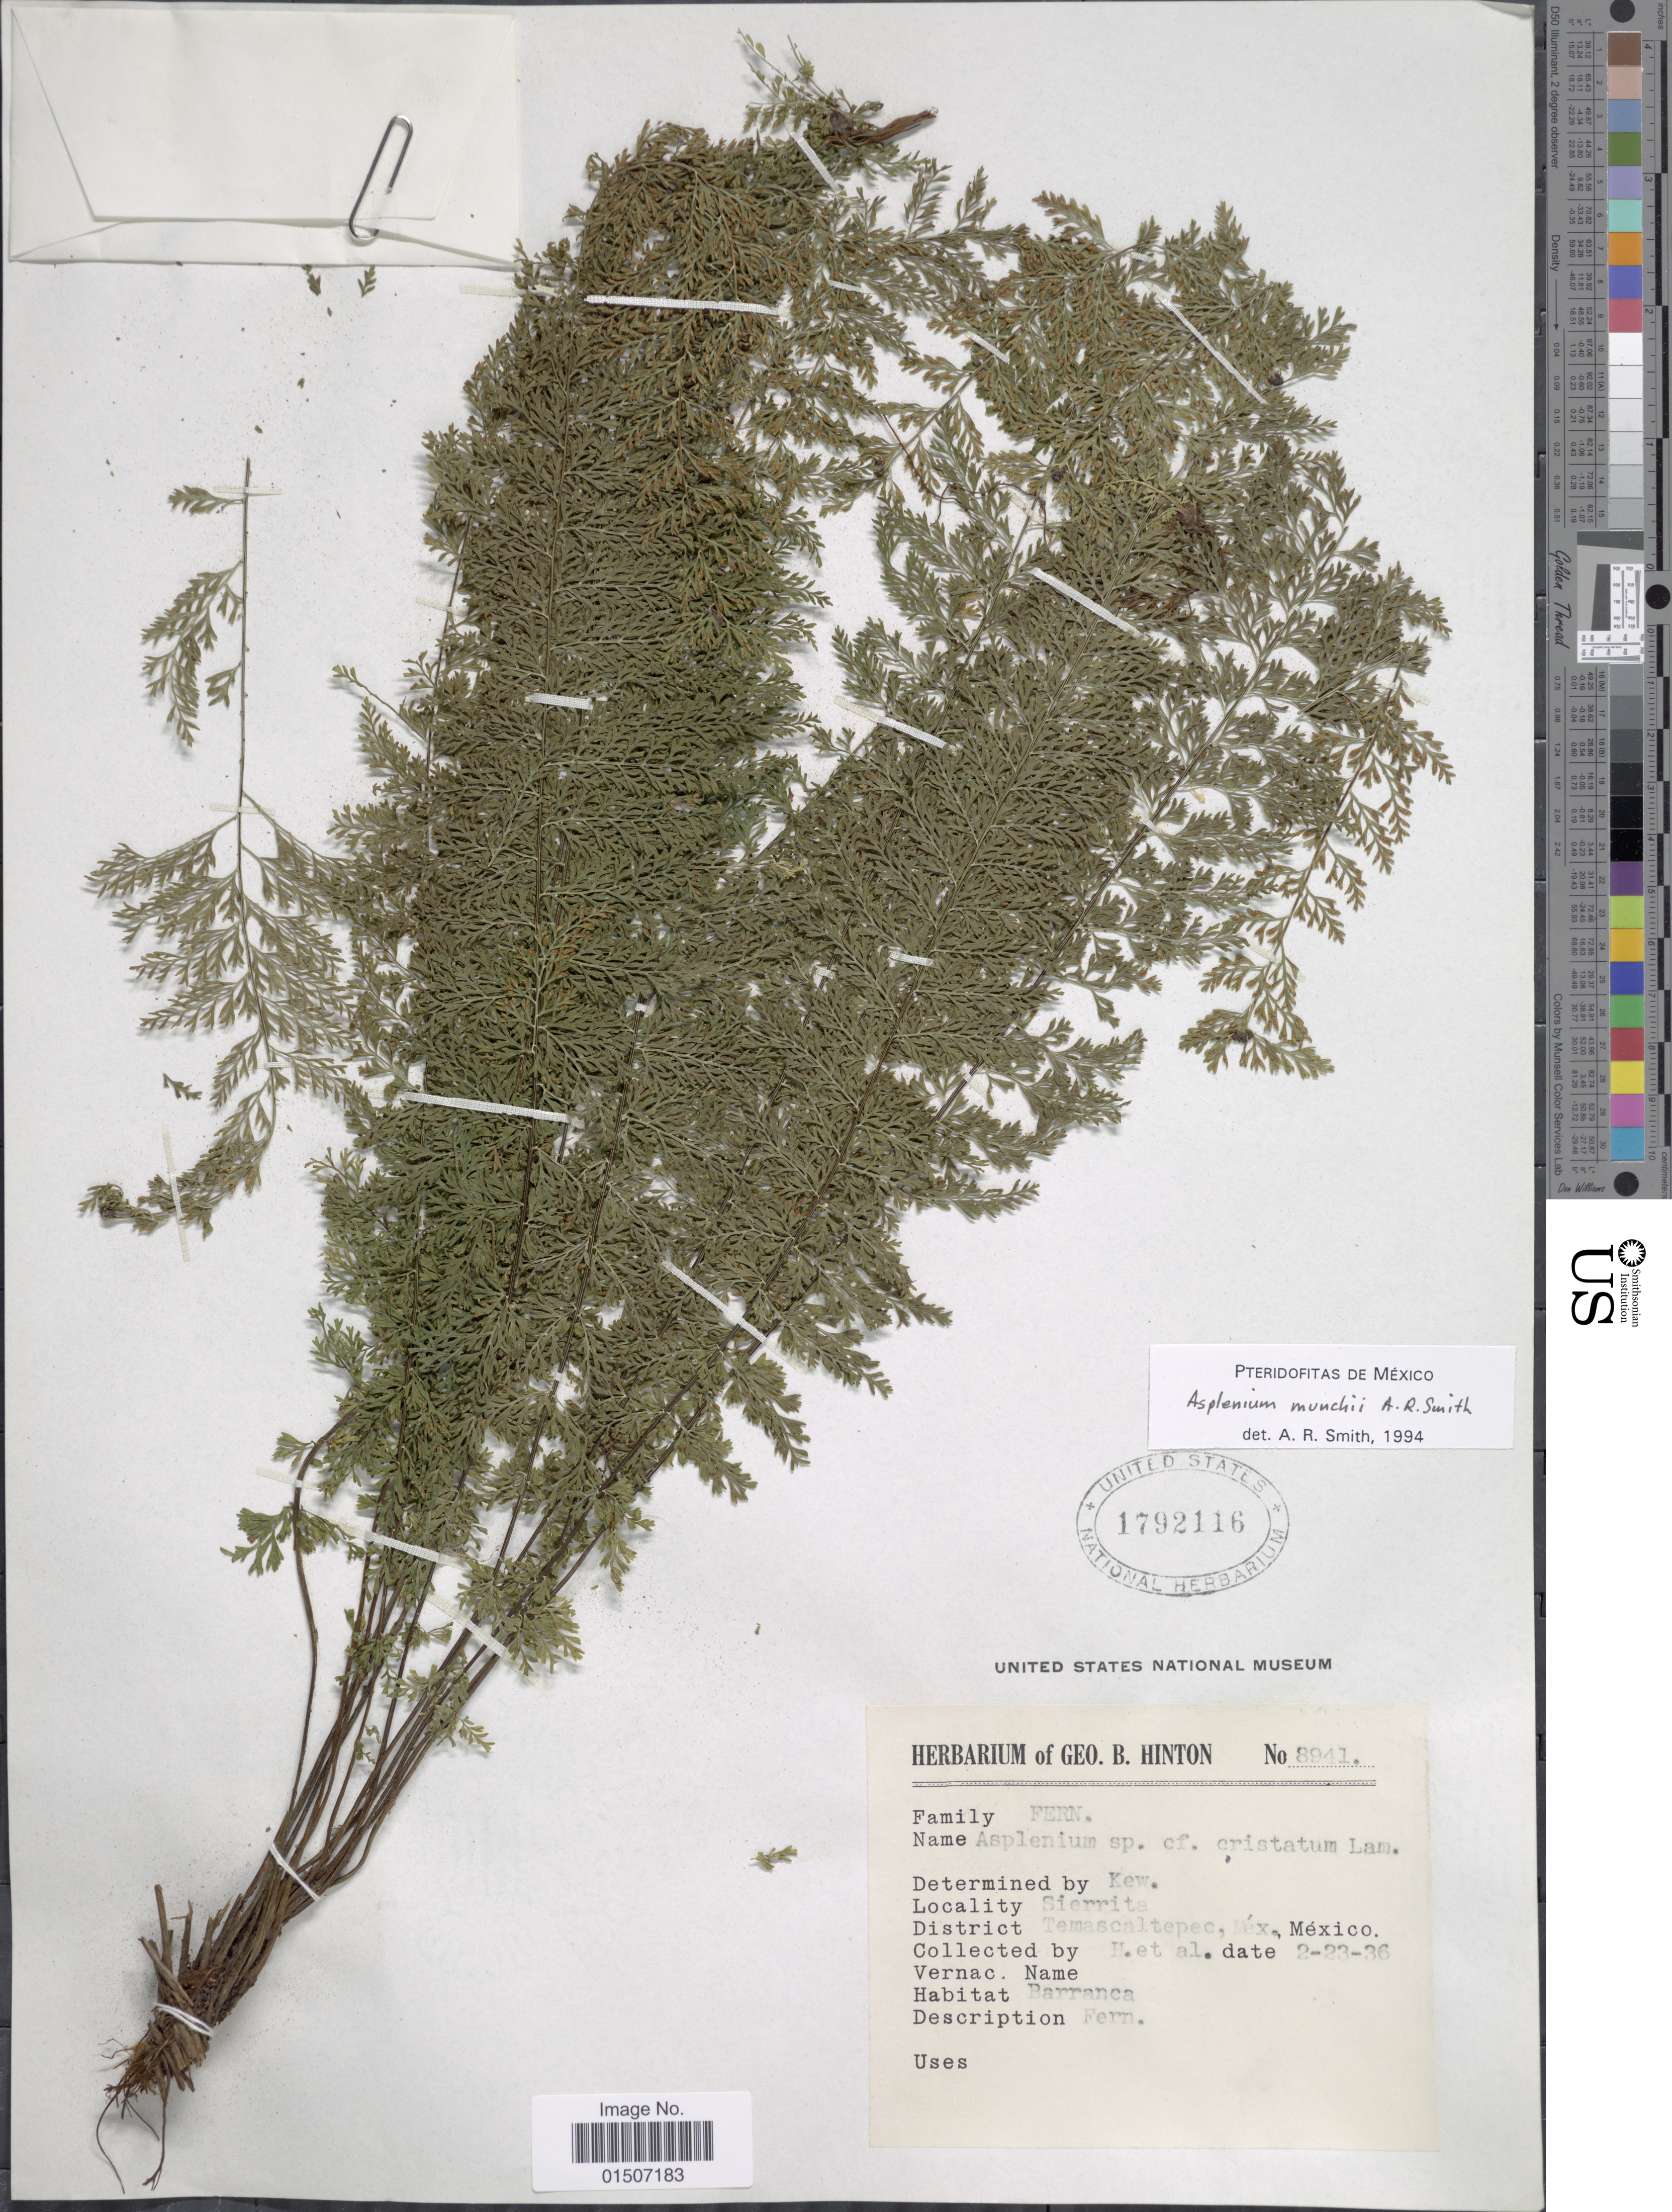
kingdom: Plantae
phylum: Tracheophyta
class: Polypodiopsida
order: Polypodiales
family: Aspleniaceae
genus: Asplenium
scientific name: Asplenium muenchii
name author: A.R. Sm.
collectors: G. B. Hinton & et al.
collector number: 8941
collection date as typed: Transcribed d/m/y: 23/2/36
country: Mexico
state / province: México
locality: Sierrita, District Temascaltepec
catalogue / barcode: US 1792116